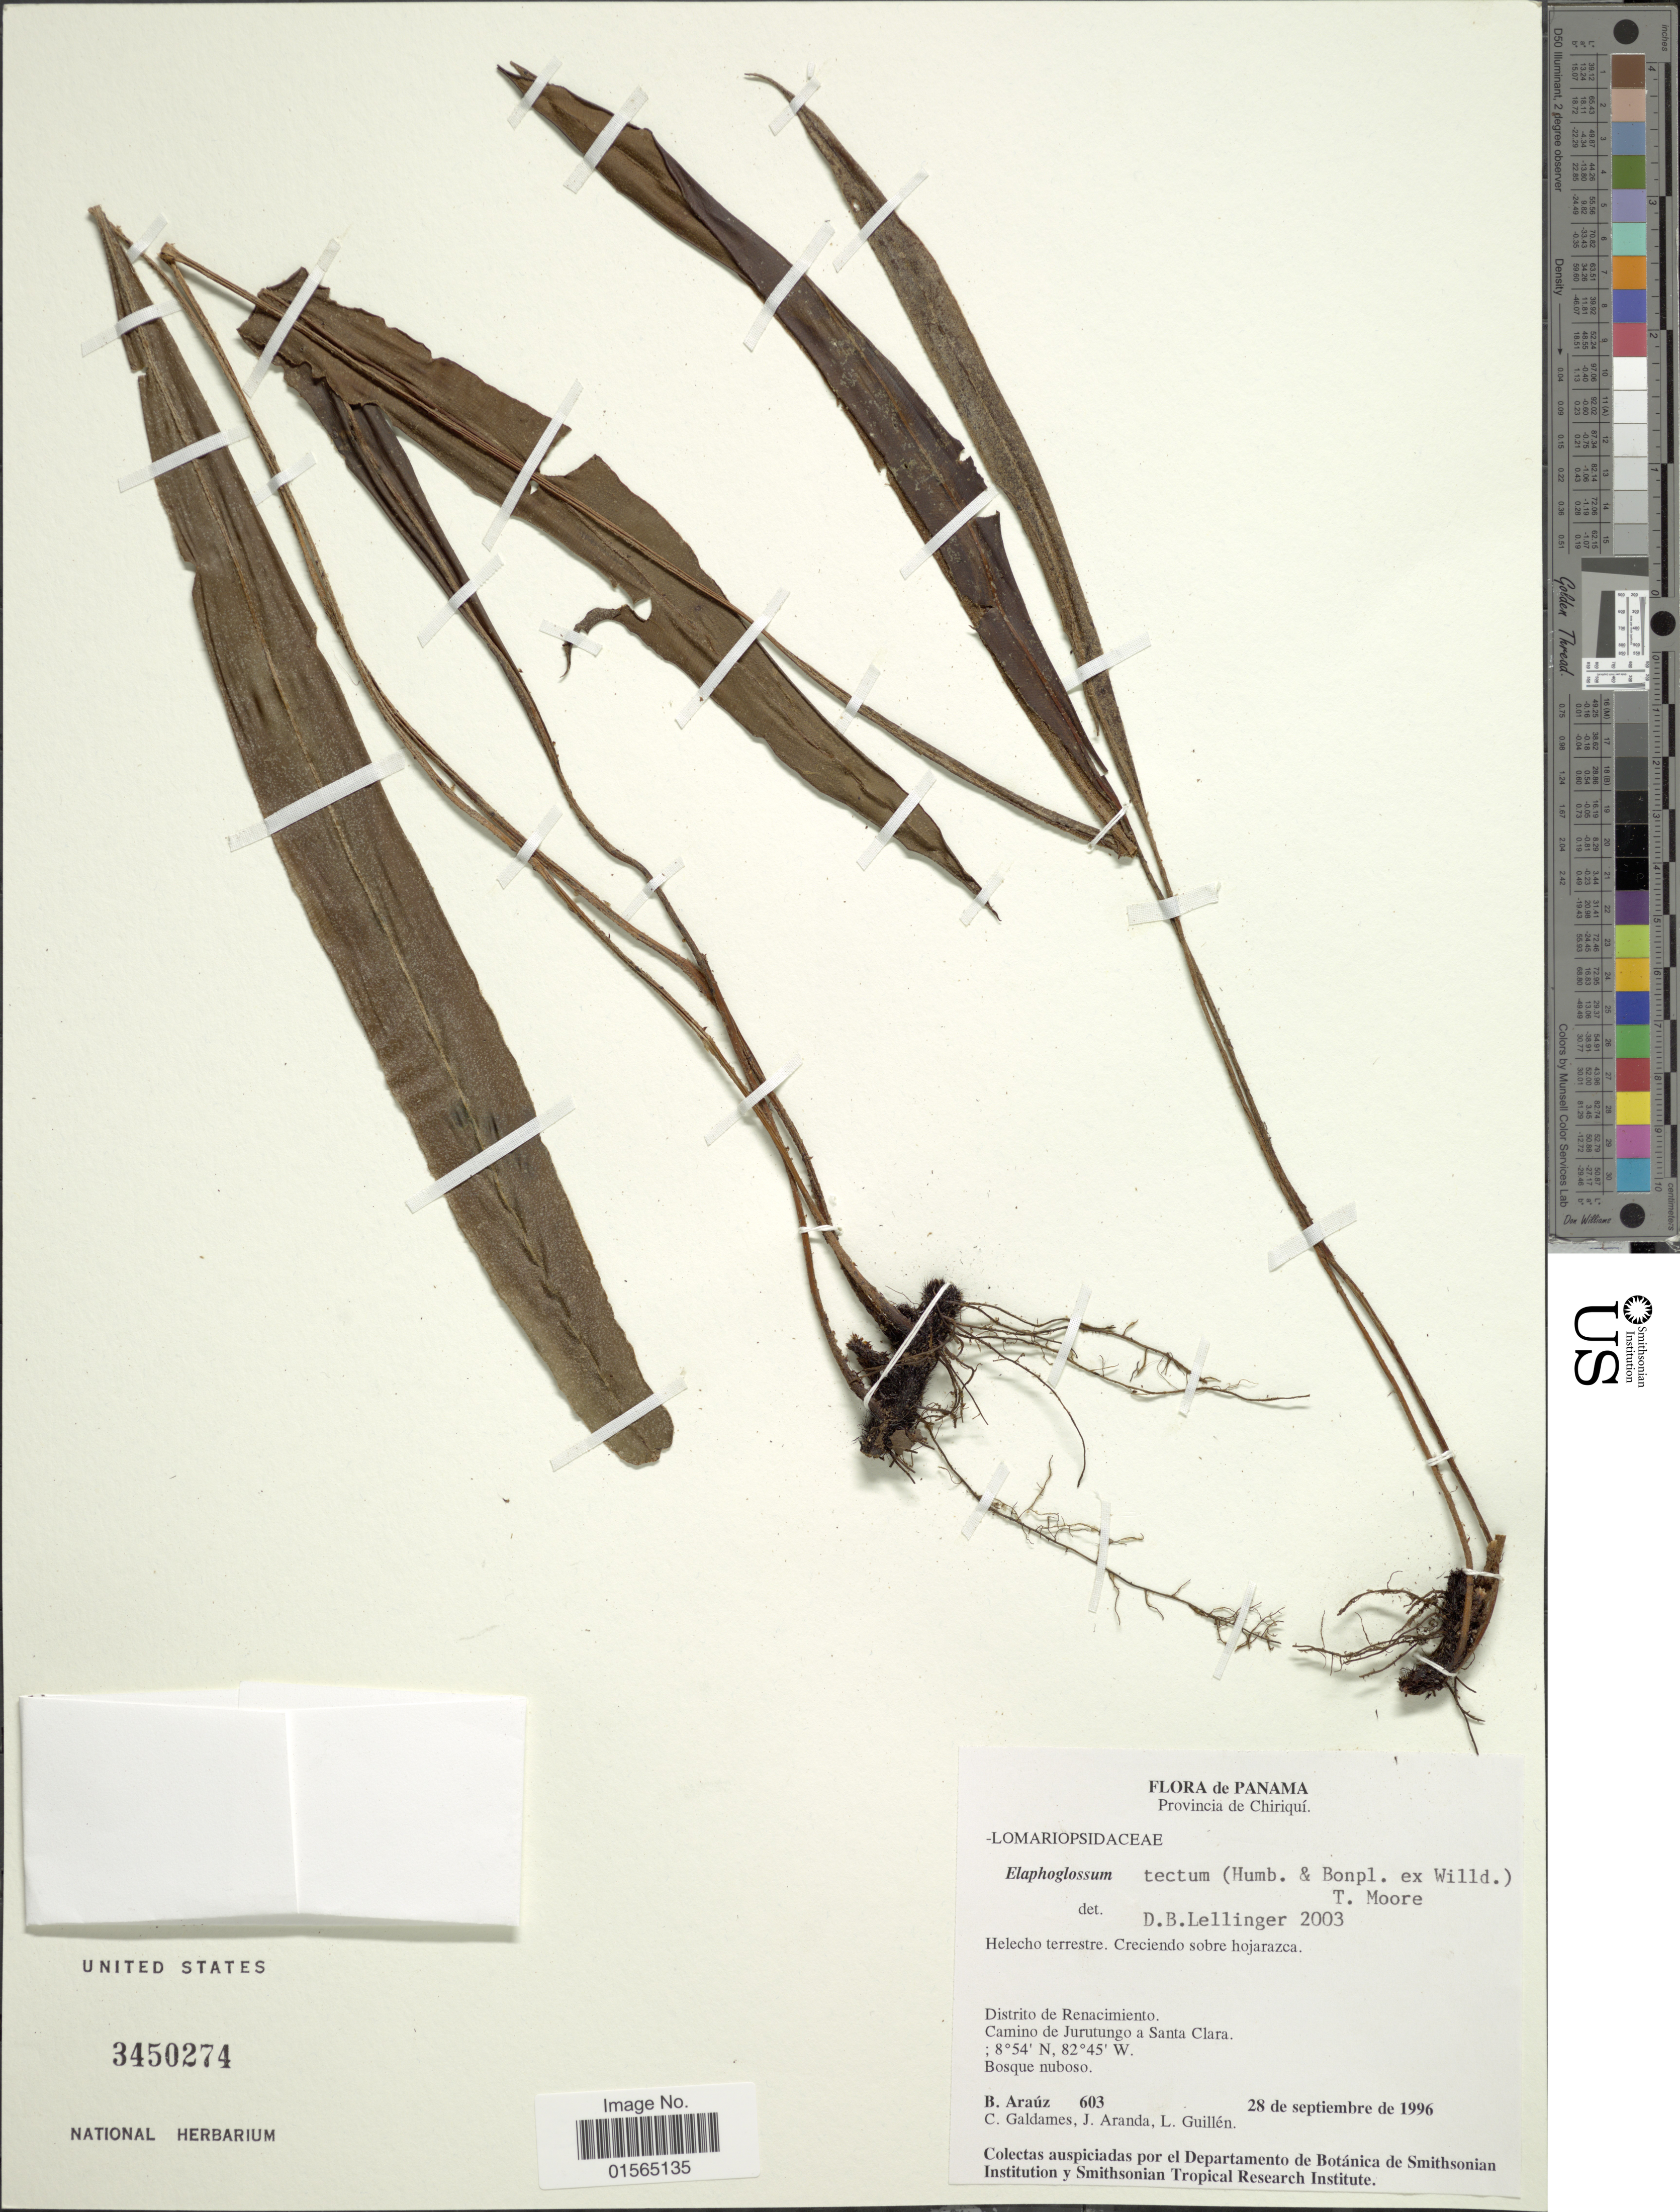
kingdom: Plantae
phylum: Tracheophyta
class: Polypodiopsida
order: Polypodiales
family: Dryopteridaceae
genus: Elaphoglossum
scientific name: Elaphoglossum tectum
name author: (Humb. & Bonpl.) Moore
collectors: B. Araúz, C. Galdames, J. Aranda & L. Guillén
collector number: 603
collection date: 1996-09-28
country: Panama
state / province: Chiriqui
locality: Distrito de Renacimiento, Camino de Jurutungo a Santa Clara, Bosque nuboso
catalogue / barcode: US 3450274